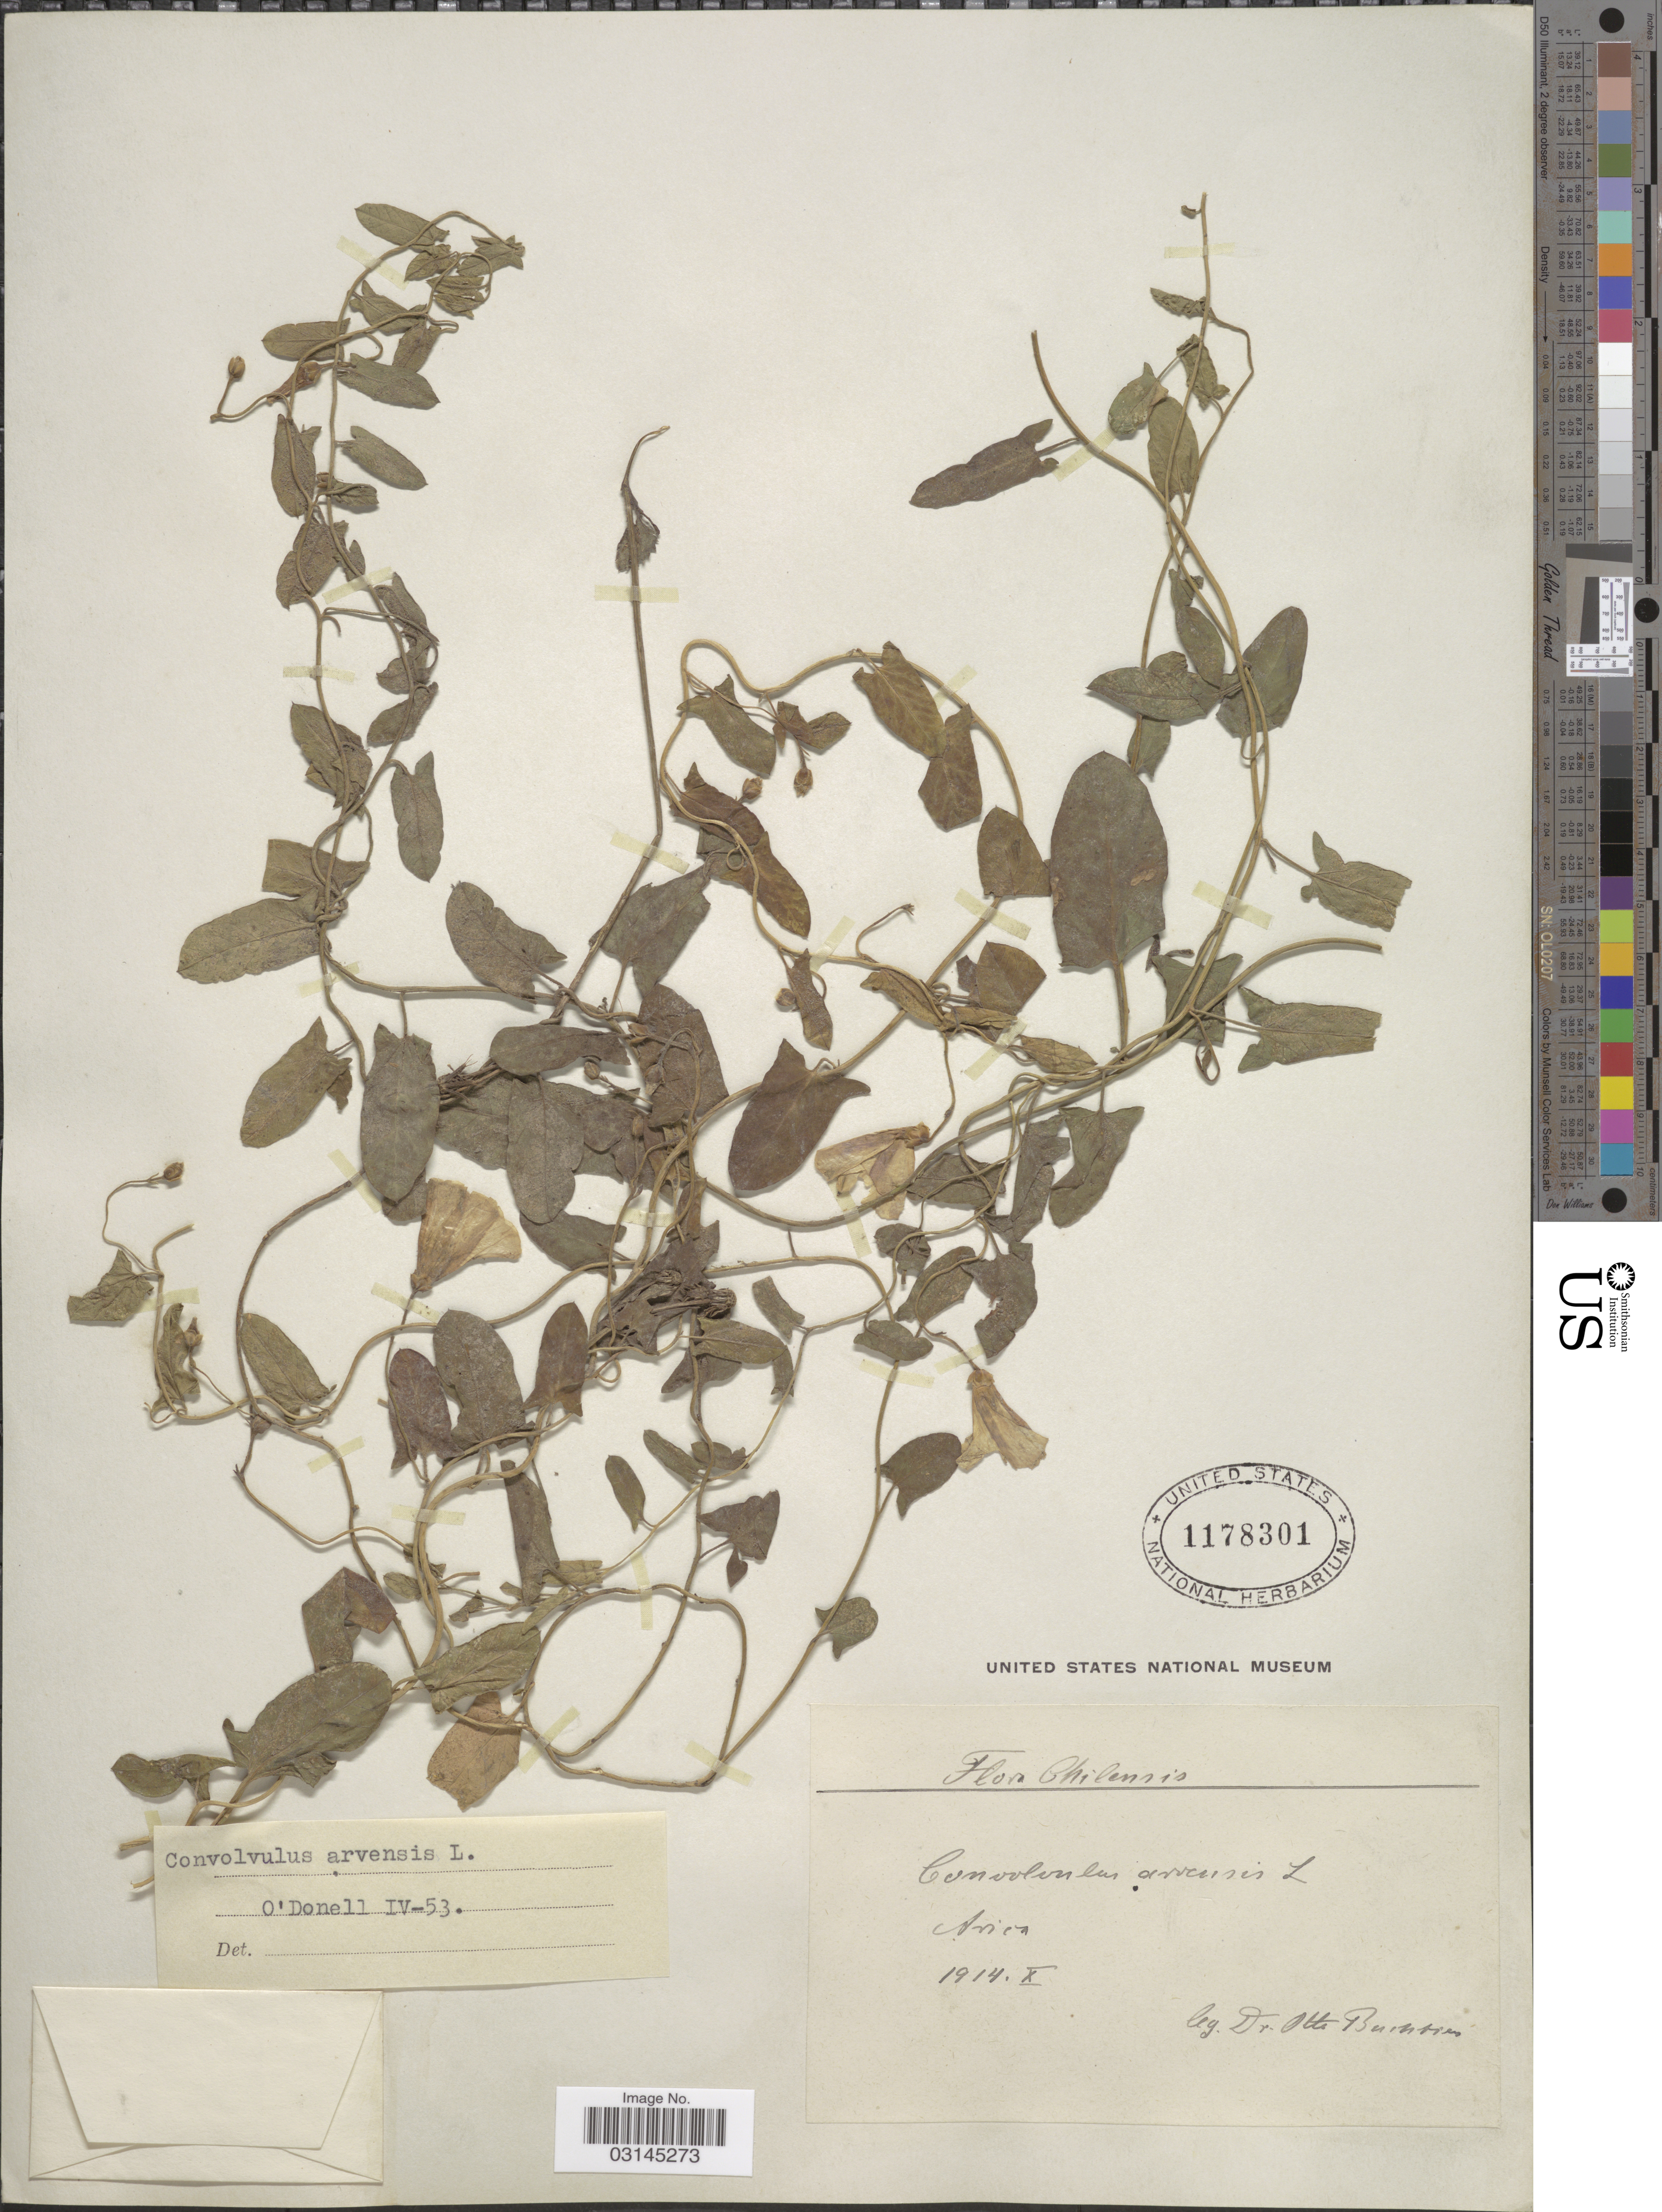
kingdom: Plantae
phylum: Tracheophyta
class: Magnoliopsida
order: Solanales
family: Convolvulaceae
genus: Convolvulus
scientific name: Convolvulus arvensis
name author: L.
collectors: O. Buchtien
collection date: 1914-10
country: Chile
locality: Arica.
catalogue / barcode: US 1178301